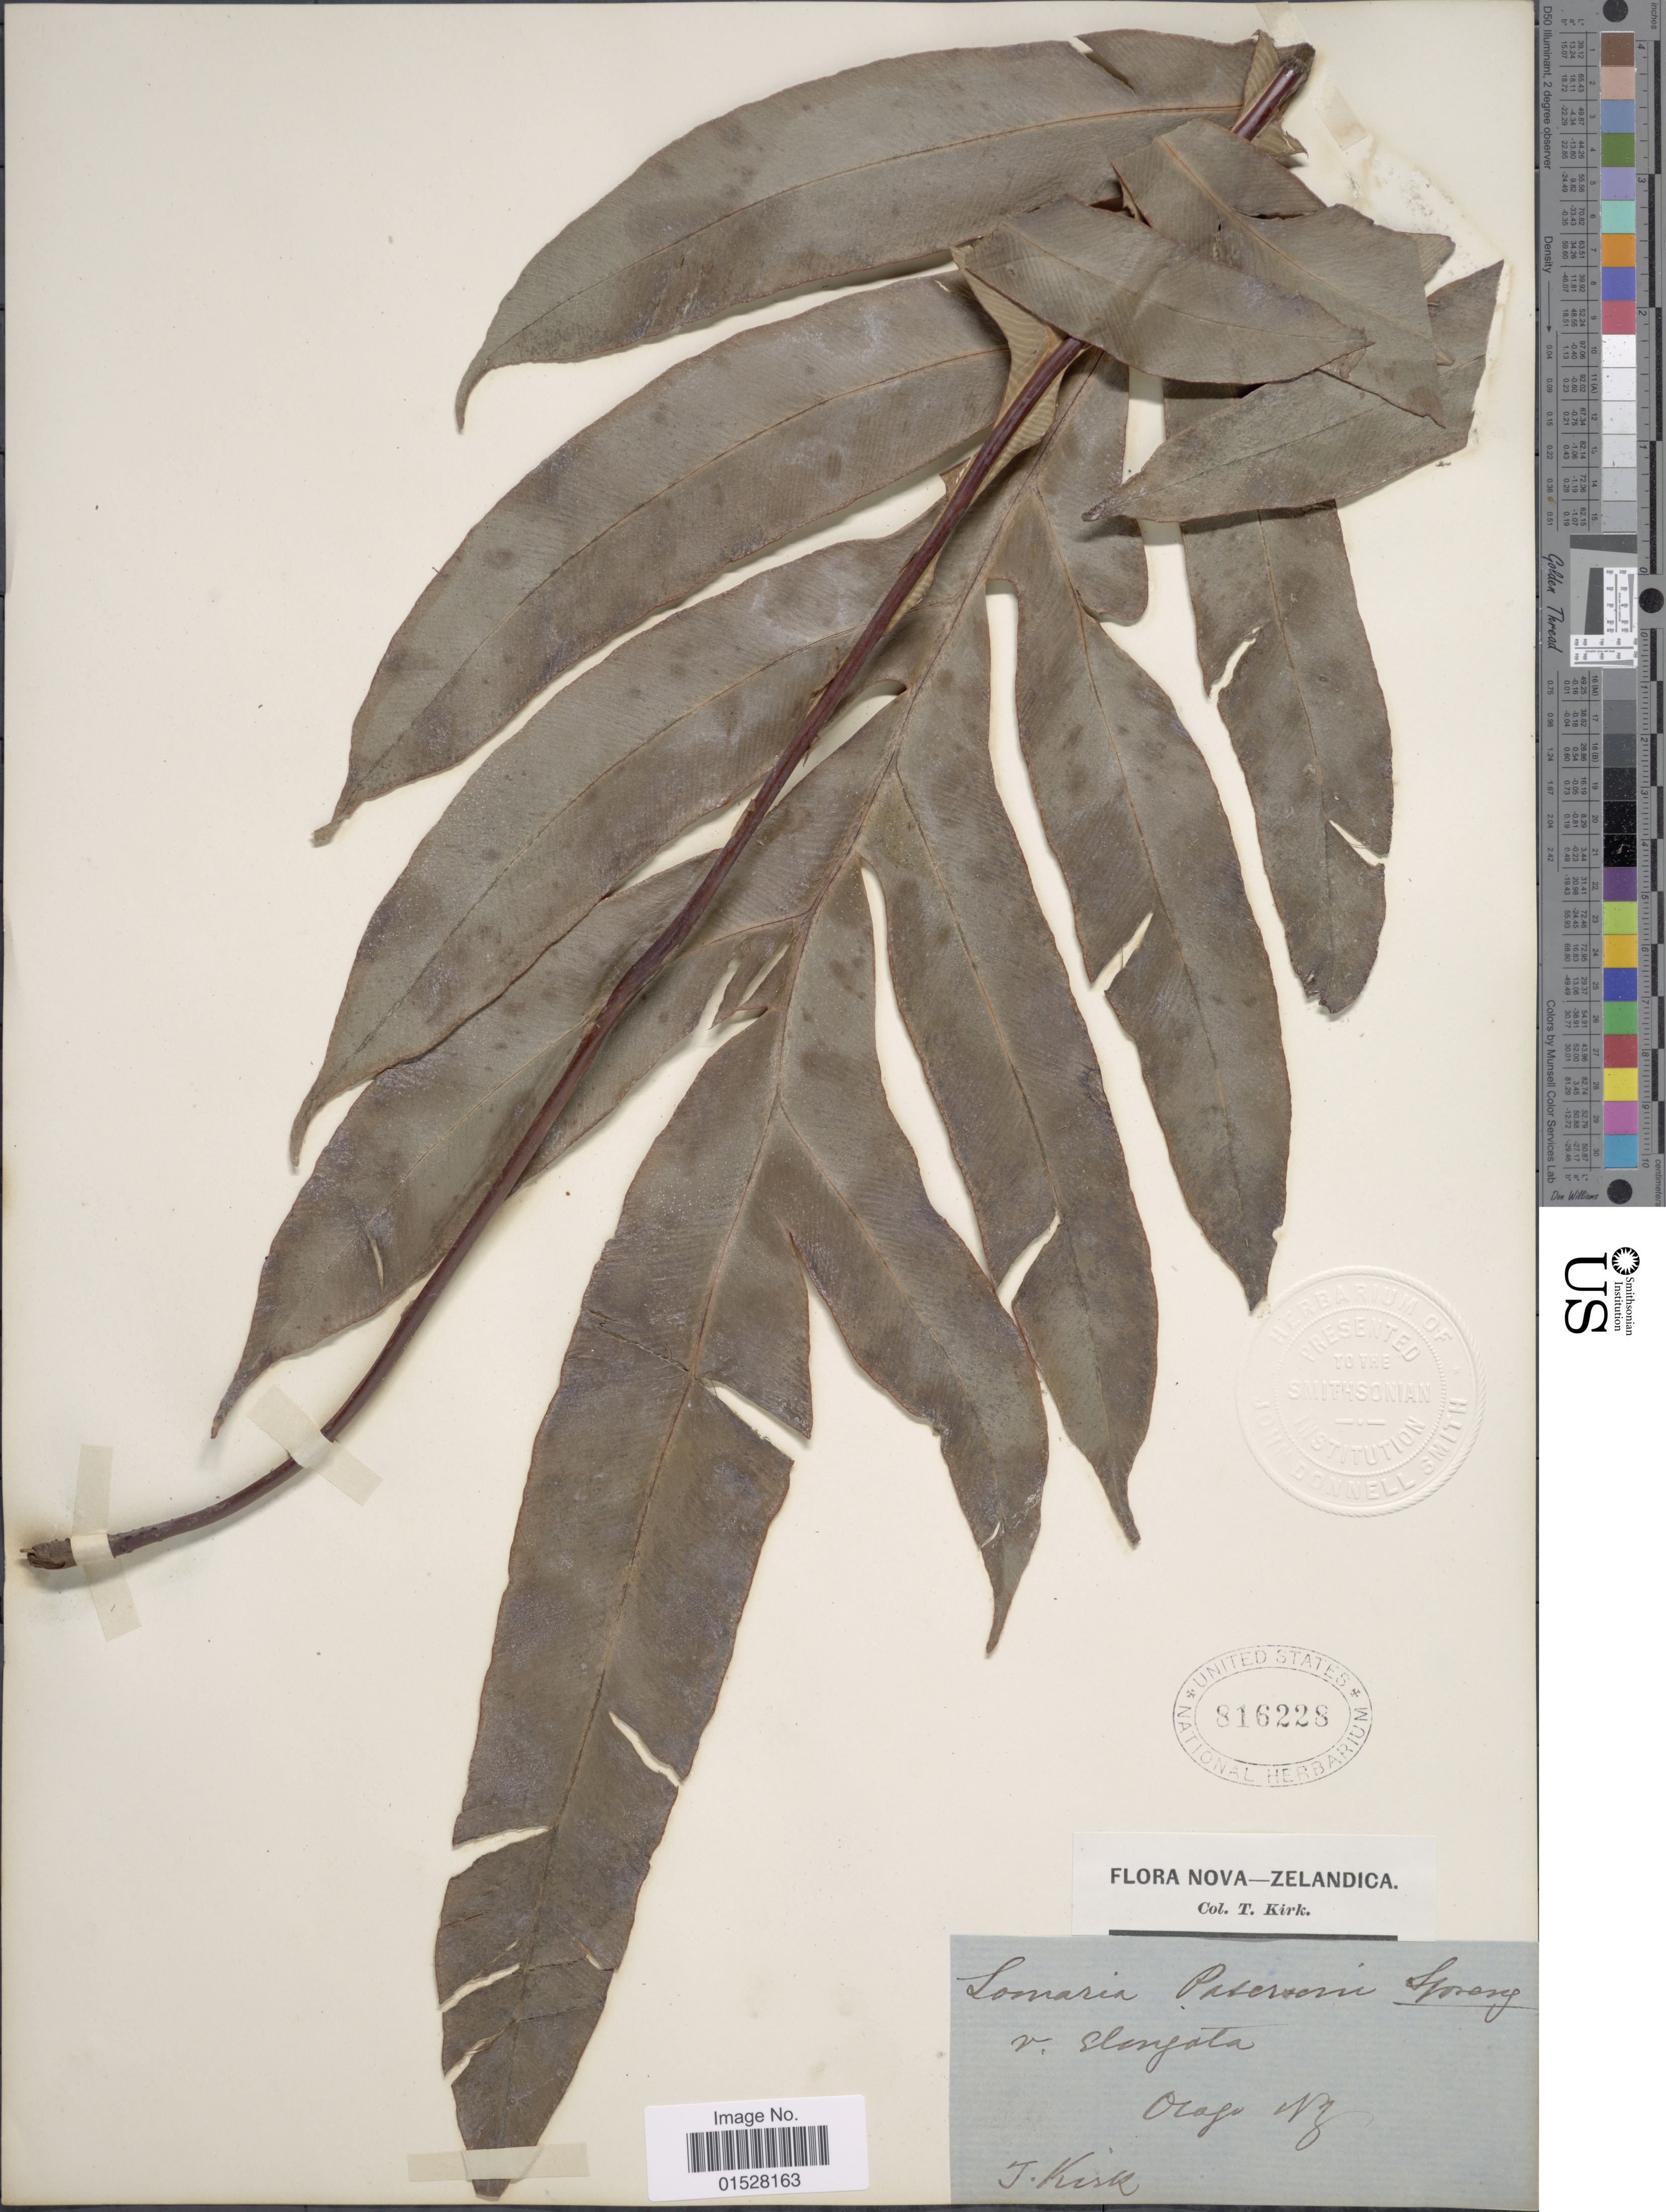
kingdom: Plantae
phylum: Tracheophyta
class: Polypodiopsida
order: Polypodiales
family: Blechnaceae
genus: Blechnum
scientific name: Blechnum patersonii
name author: (R. Br.) Mett.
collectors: T. Kirk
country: New Zealand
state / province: Otago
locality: Otago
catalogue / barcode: US 816228